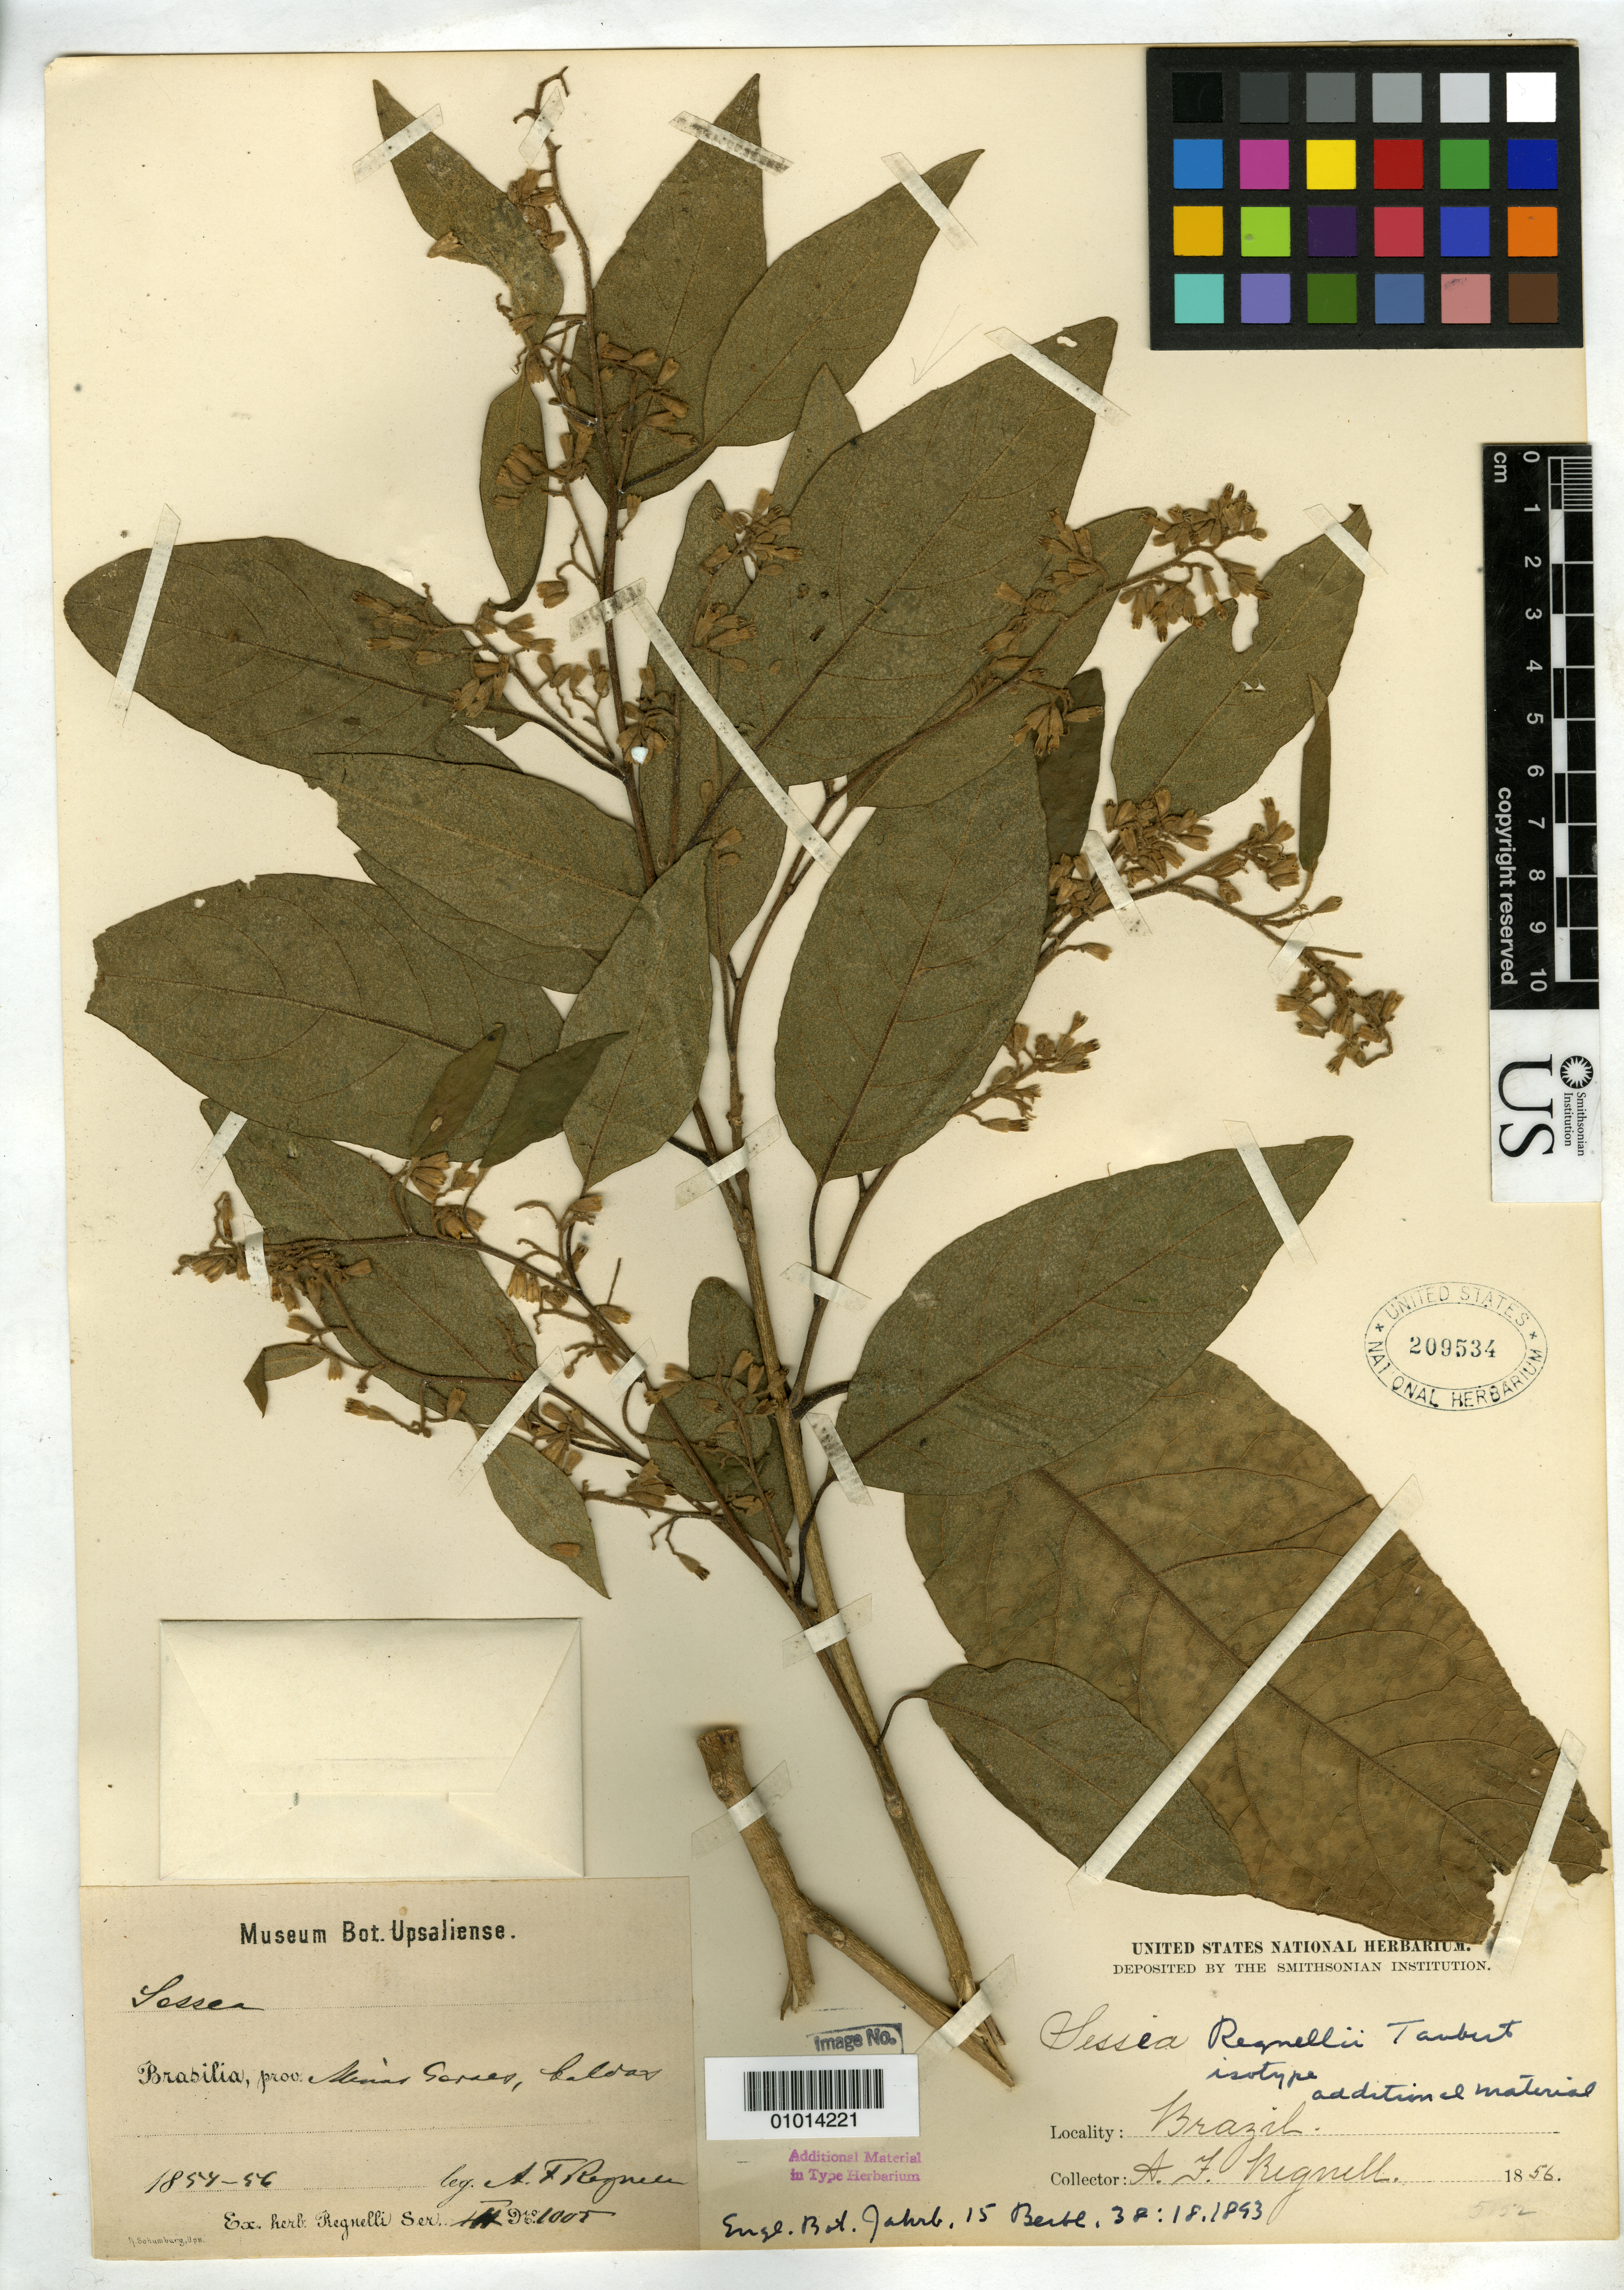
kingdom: Plantae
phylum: Tracheophyta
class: Magnoliopsida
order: Solanales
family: Solanaceae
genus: Sessea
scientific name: Sessea regnellii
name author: Taub.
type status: Type Collection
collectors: A. F. Regnell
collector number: III 1005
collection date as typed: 1854 to -- --- 1856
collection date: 1854/1856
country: Brazil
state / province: Minas Gerais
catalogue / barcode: US 209534